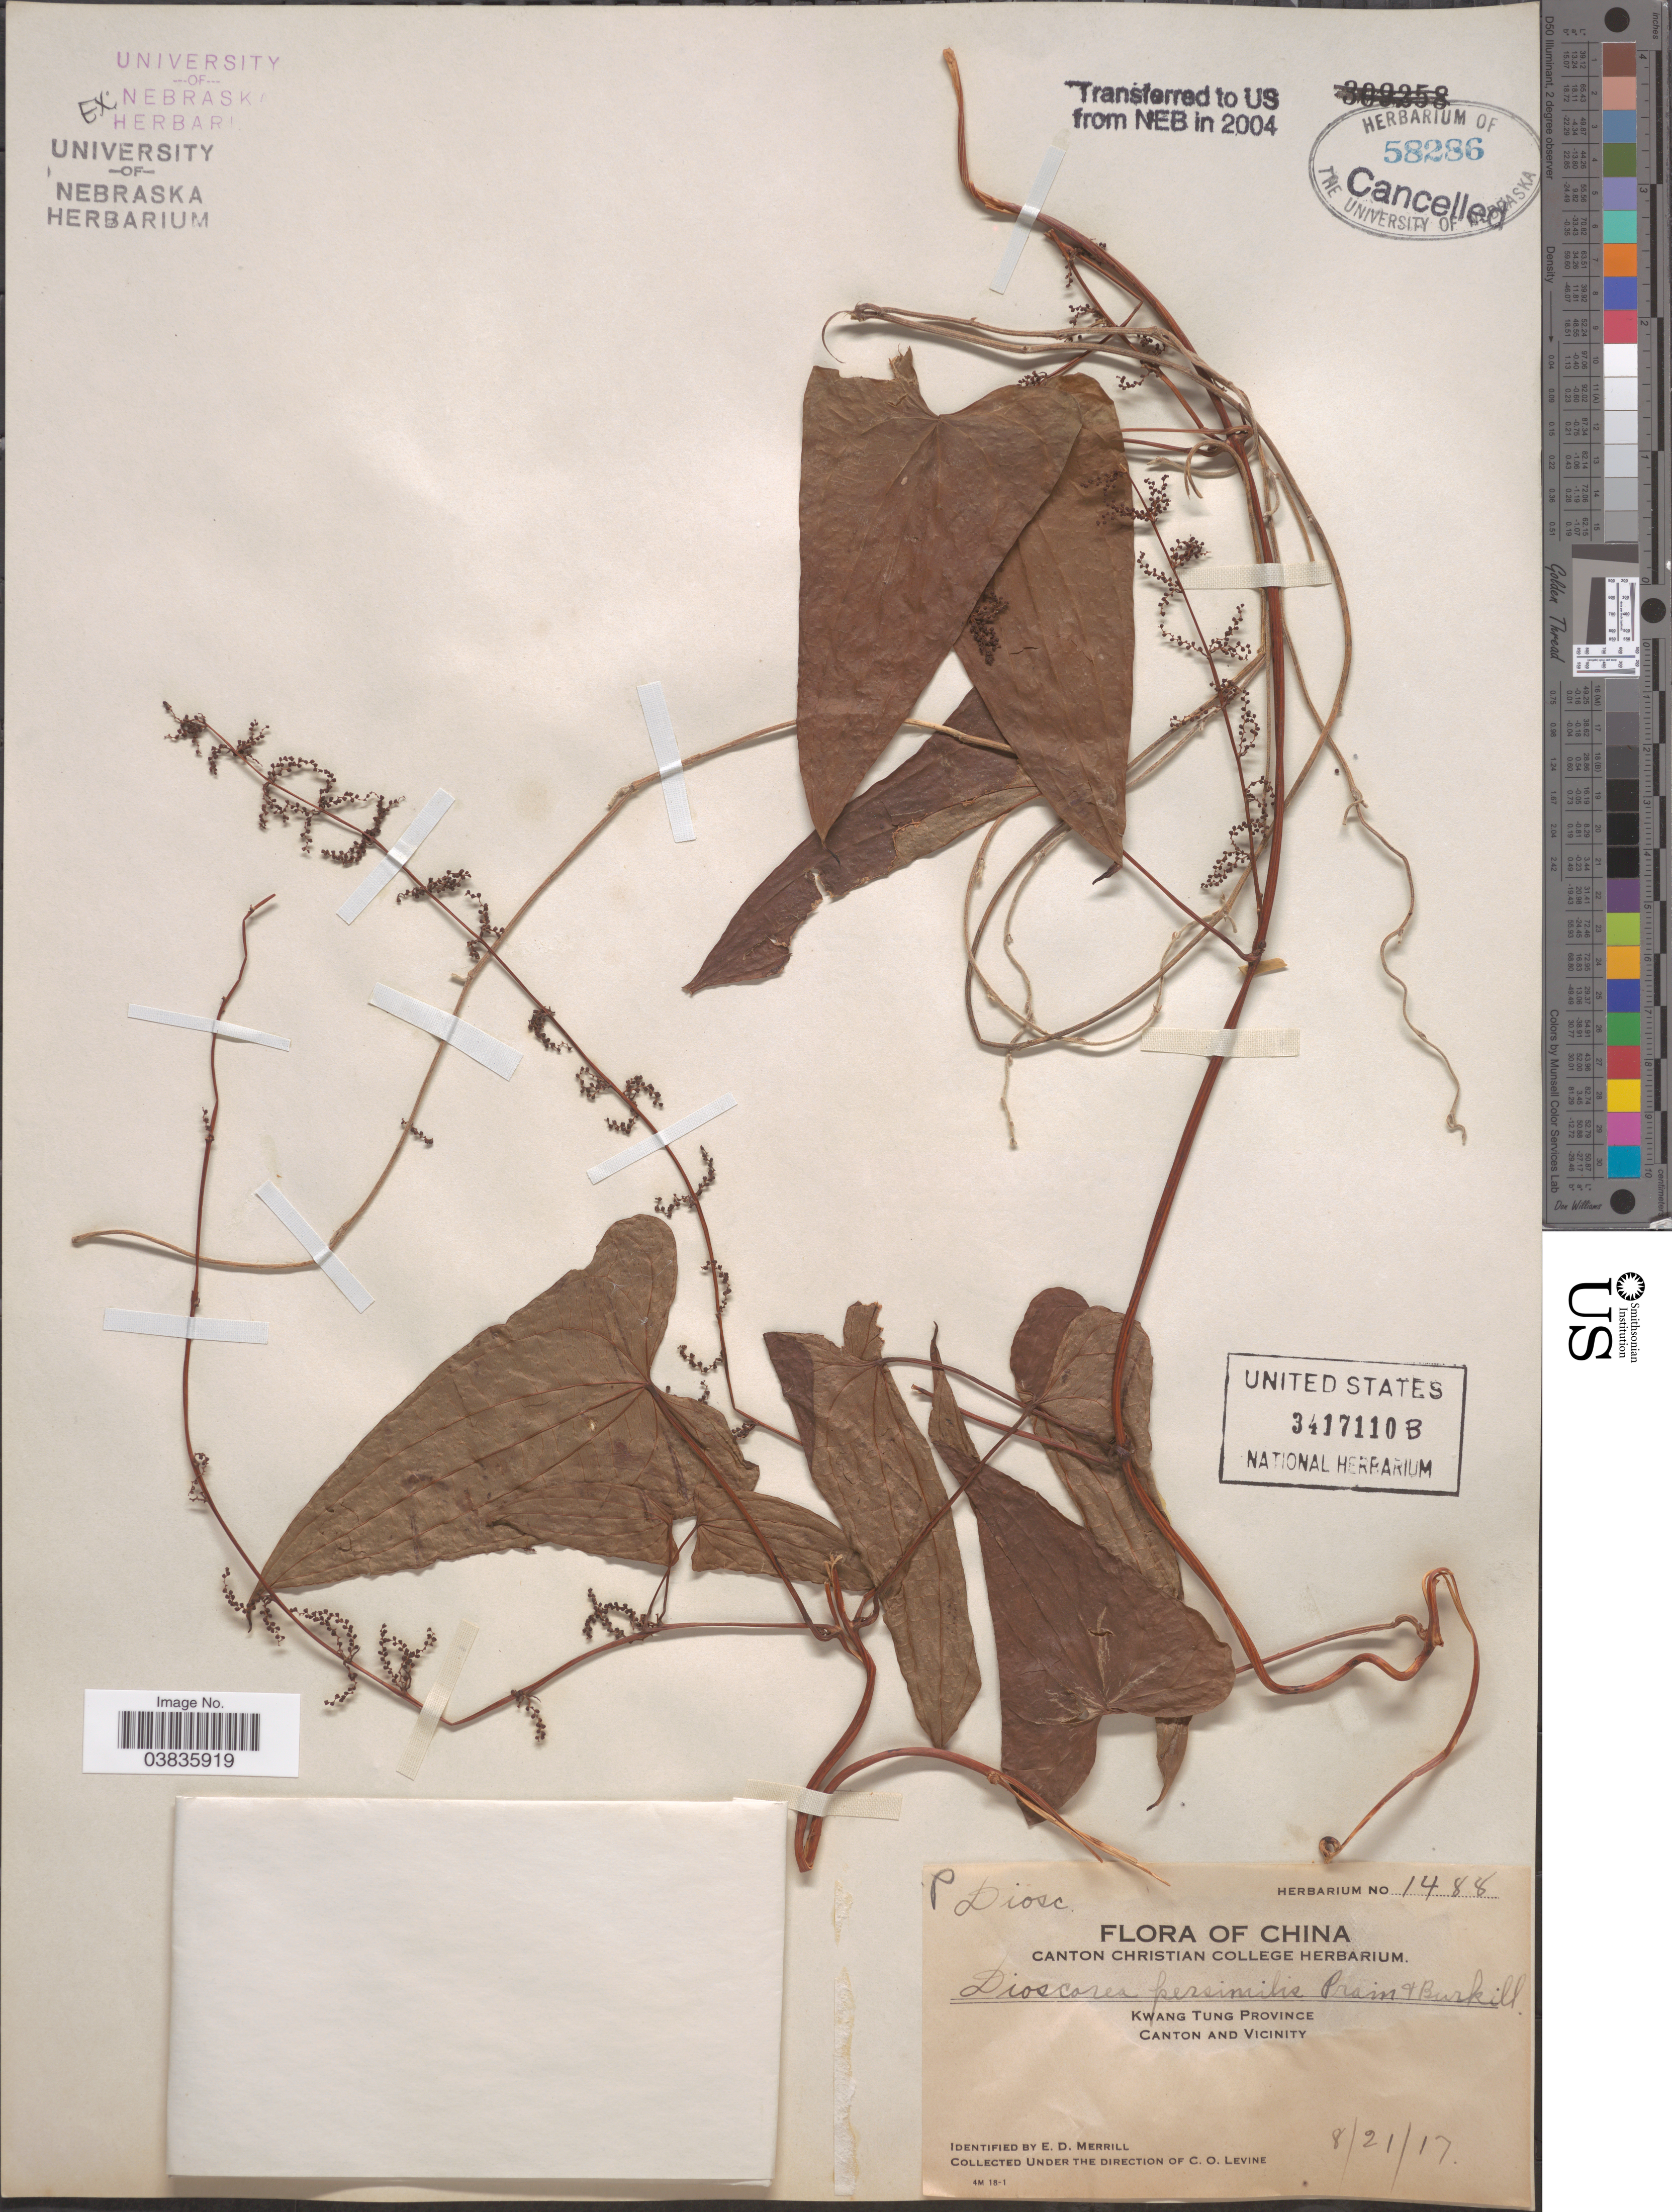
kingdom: Plantae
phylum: Tracheophyta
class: Liliopsida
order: Dioscoreales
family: Dioscoreaceae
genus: Dioscorea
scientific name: Dioscorea persimilis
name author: Prain & Burkill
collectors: C. O. Levine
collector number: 1488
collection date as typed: Transcribed d/m/y: 21/8/17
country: China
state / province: Guangdong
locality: Kwang Tung Province. Canton and vicinity.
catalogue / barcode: US 3417110B